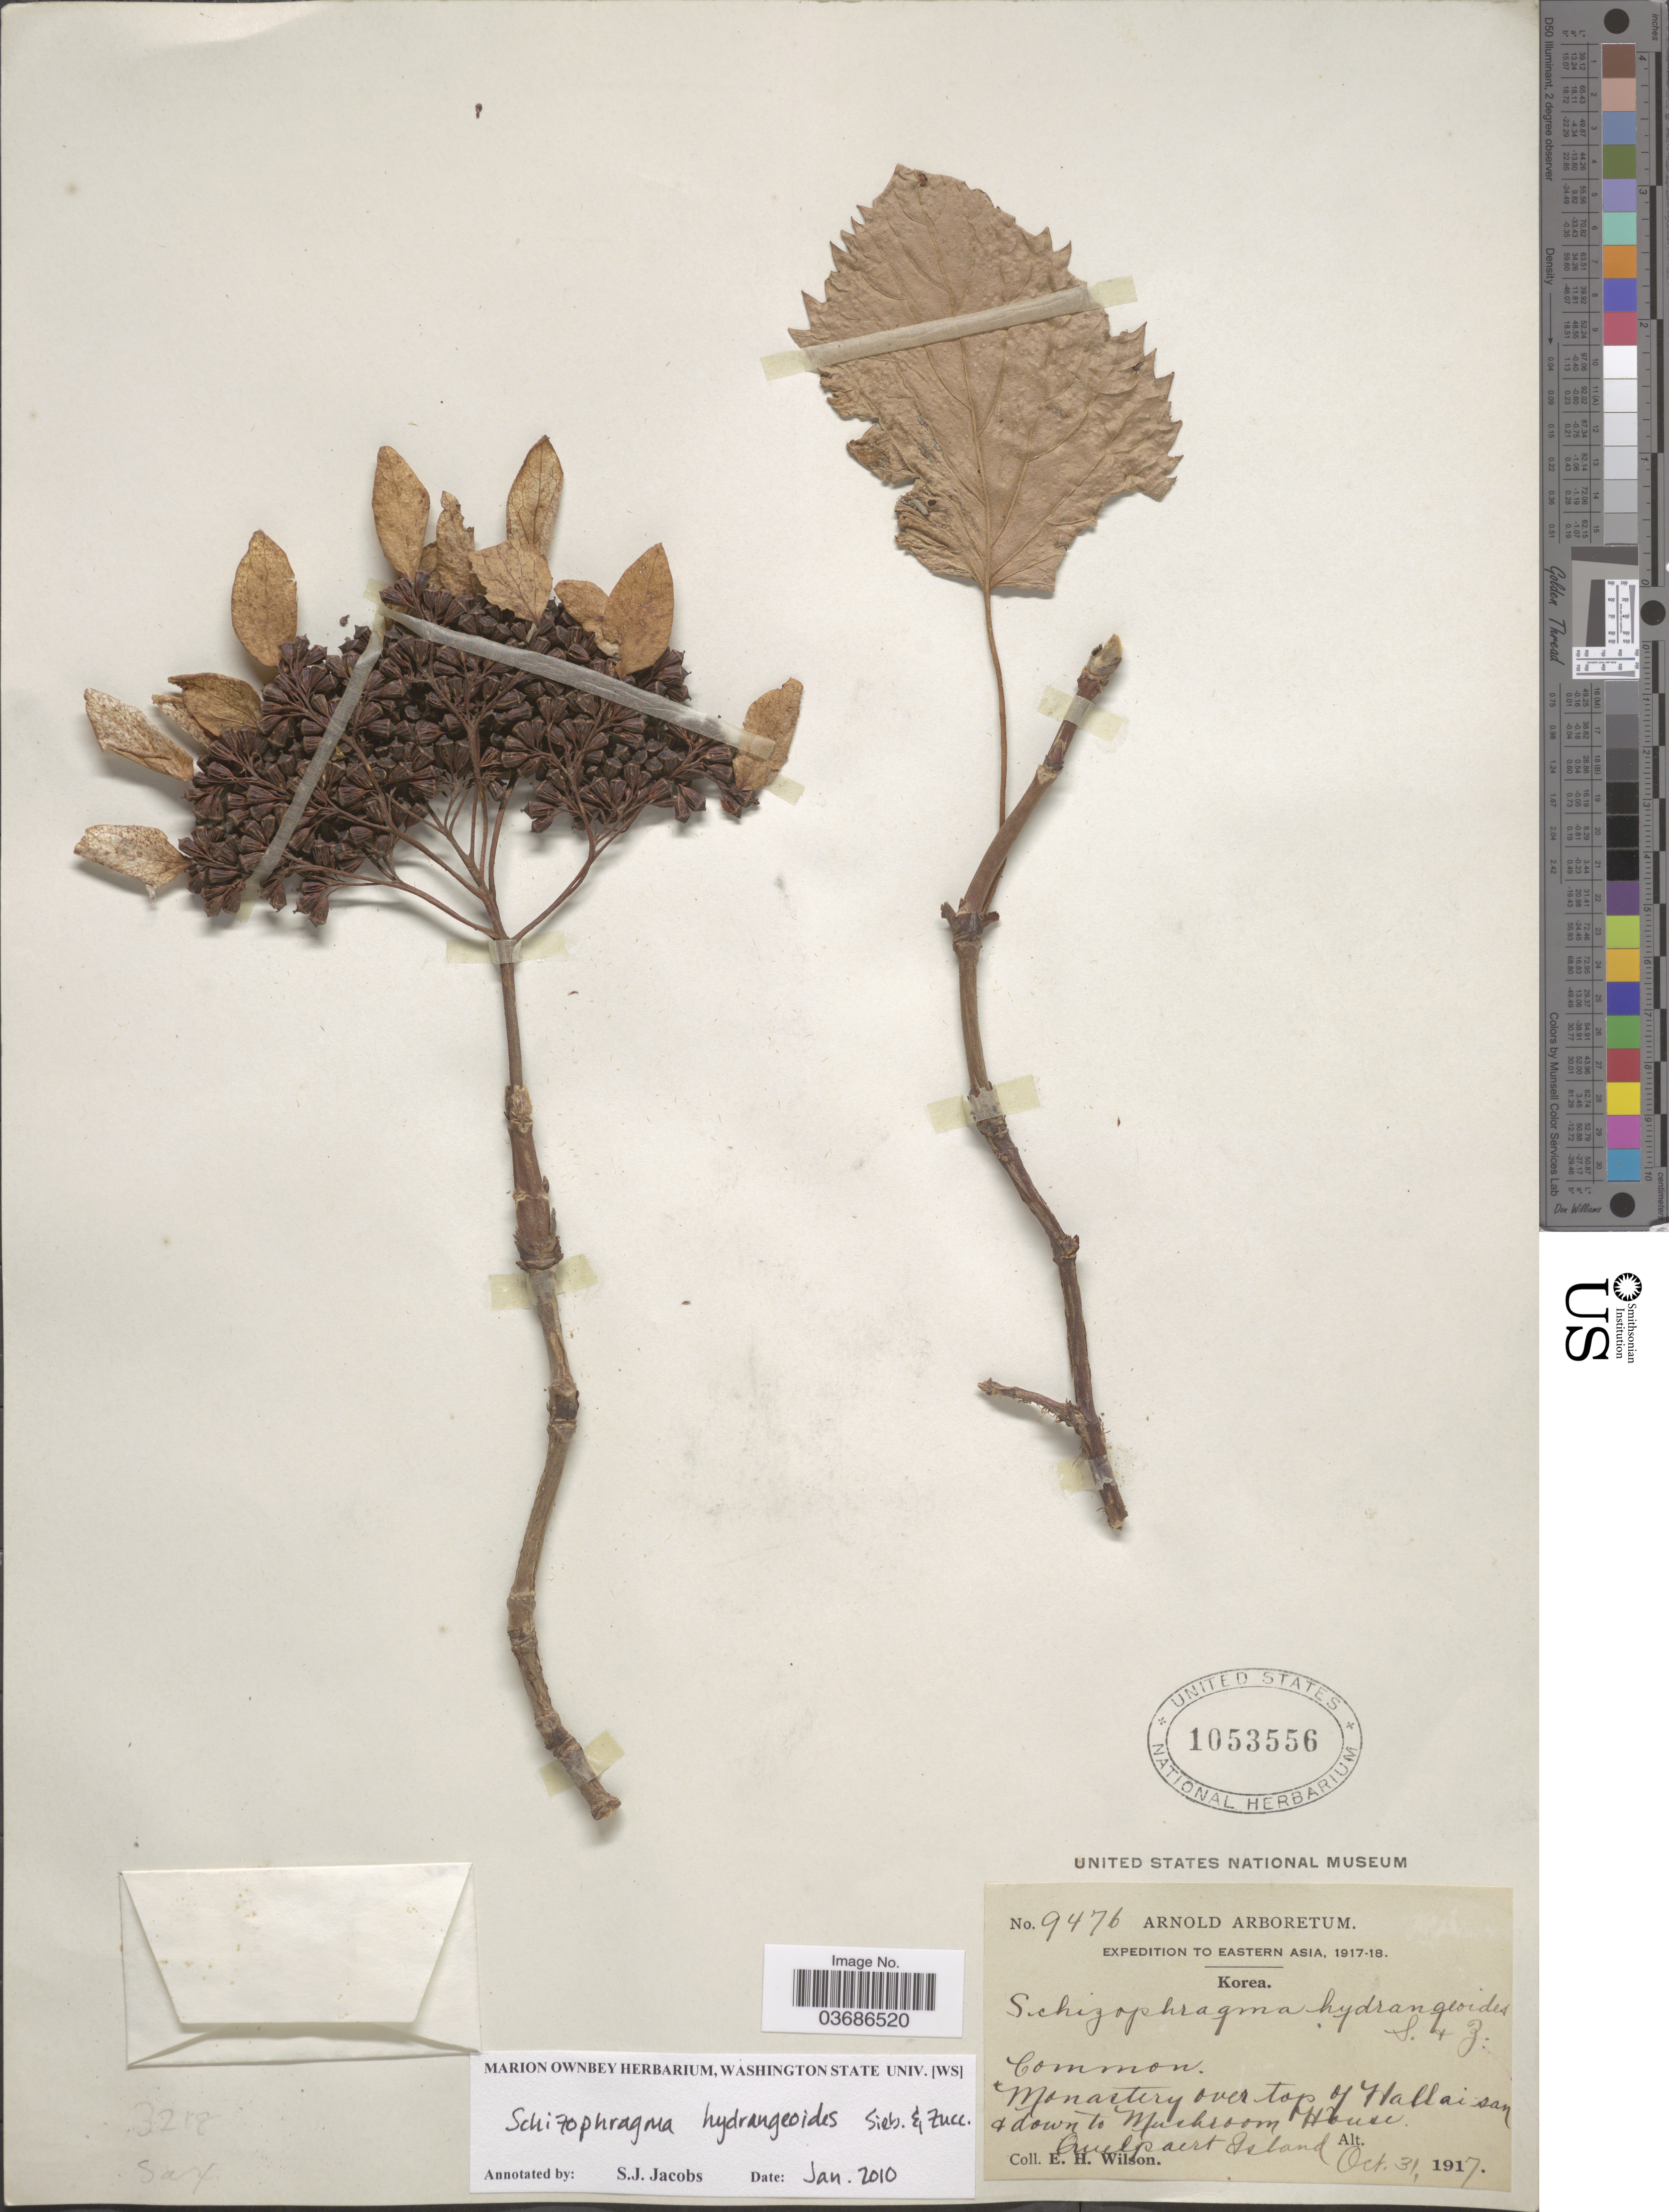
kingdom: Plantae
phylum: Tracheophyta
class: Magnoliopsida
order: Cornales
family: Hydrangeaceae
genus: Hydrangea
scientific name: Hydrangea hydrangeoides var. taquetii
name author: (H. Lév.) J.M.H. Shaw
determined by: Strong, Mark T., (BOT), Smithsonian Institution - National Museum of Natural History (UNITED STATES)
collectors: E. Wilson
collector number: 9476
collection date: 1917-10-31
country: South Korea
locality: Expedition to Eastern Asia, 1917-18. Monastery over top of Hallai-san & down to Mushroom House. Quelpart Island.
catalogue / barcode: US 1053556